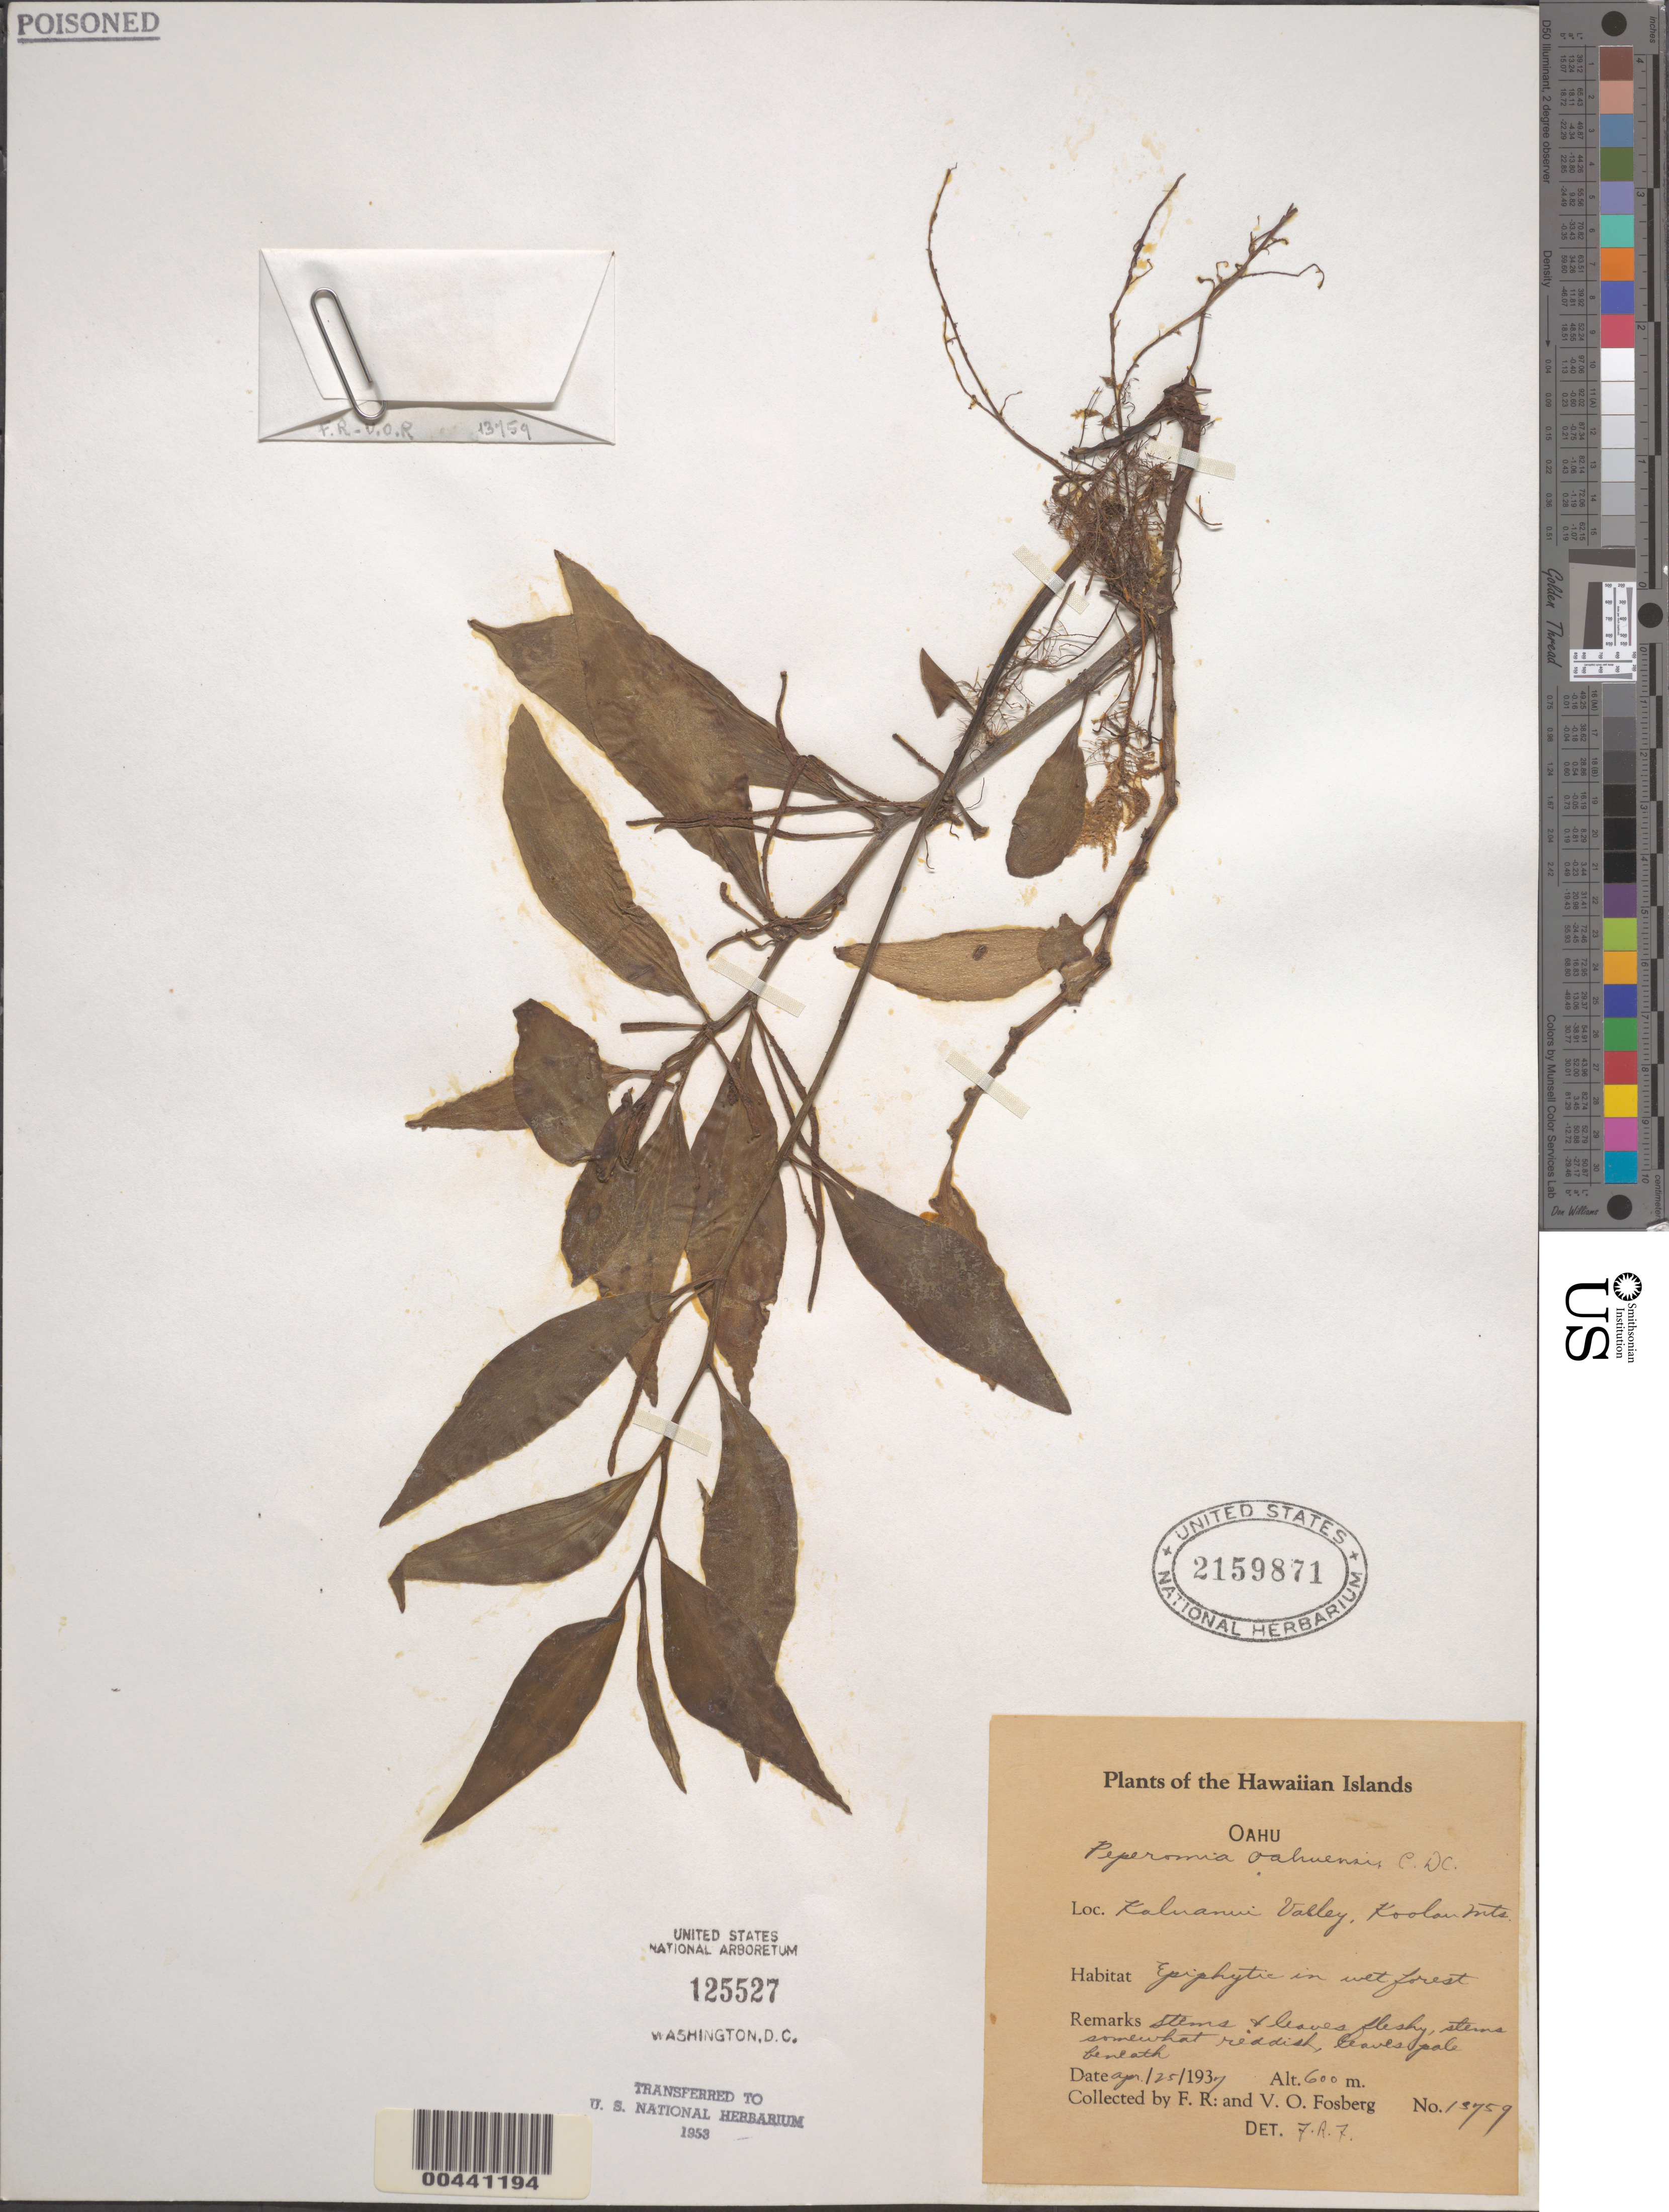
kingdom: Plantae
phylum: Tracheophyta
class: Magnoliopsida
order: Piperales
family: Piperaceae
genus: Peperomia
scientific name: Peperomia oahuensis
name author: C. DC.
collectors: F. R. Fosberg & V. O. Fosberg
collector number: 13759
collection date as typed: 25 Apr 1937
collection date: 1937-04-25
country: United States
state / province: Hawaii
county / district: Honolulu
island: Oahu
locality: Kaluanui Valley, Koolau Mountains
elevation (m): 600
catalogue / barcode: US 2159871